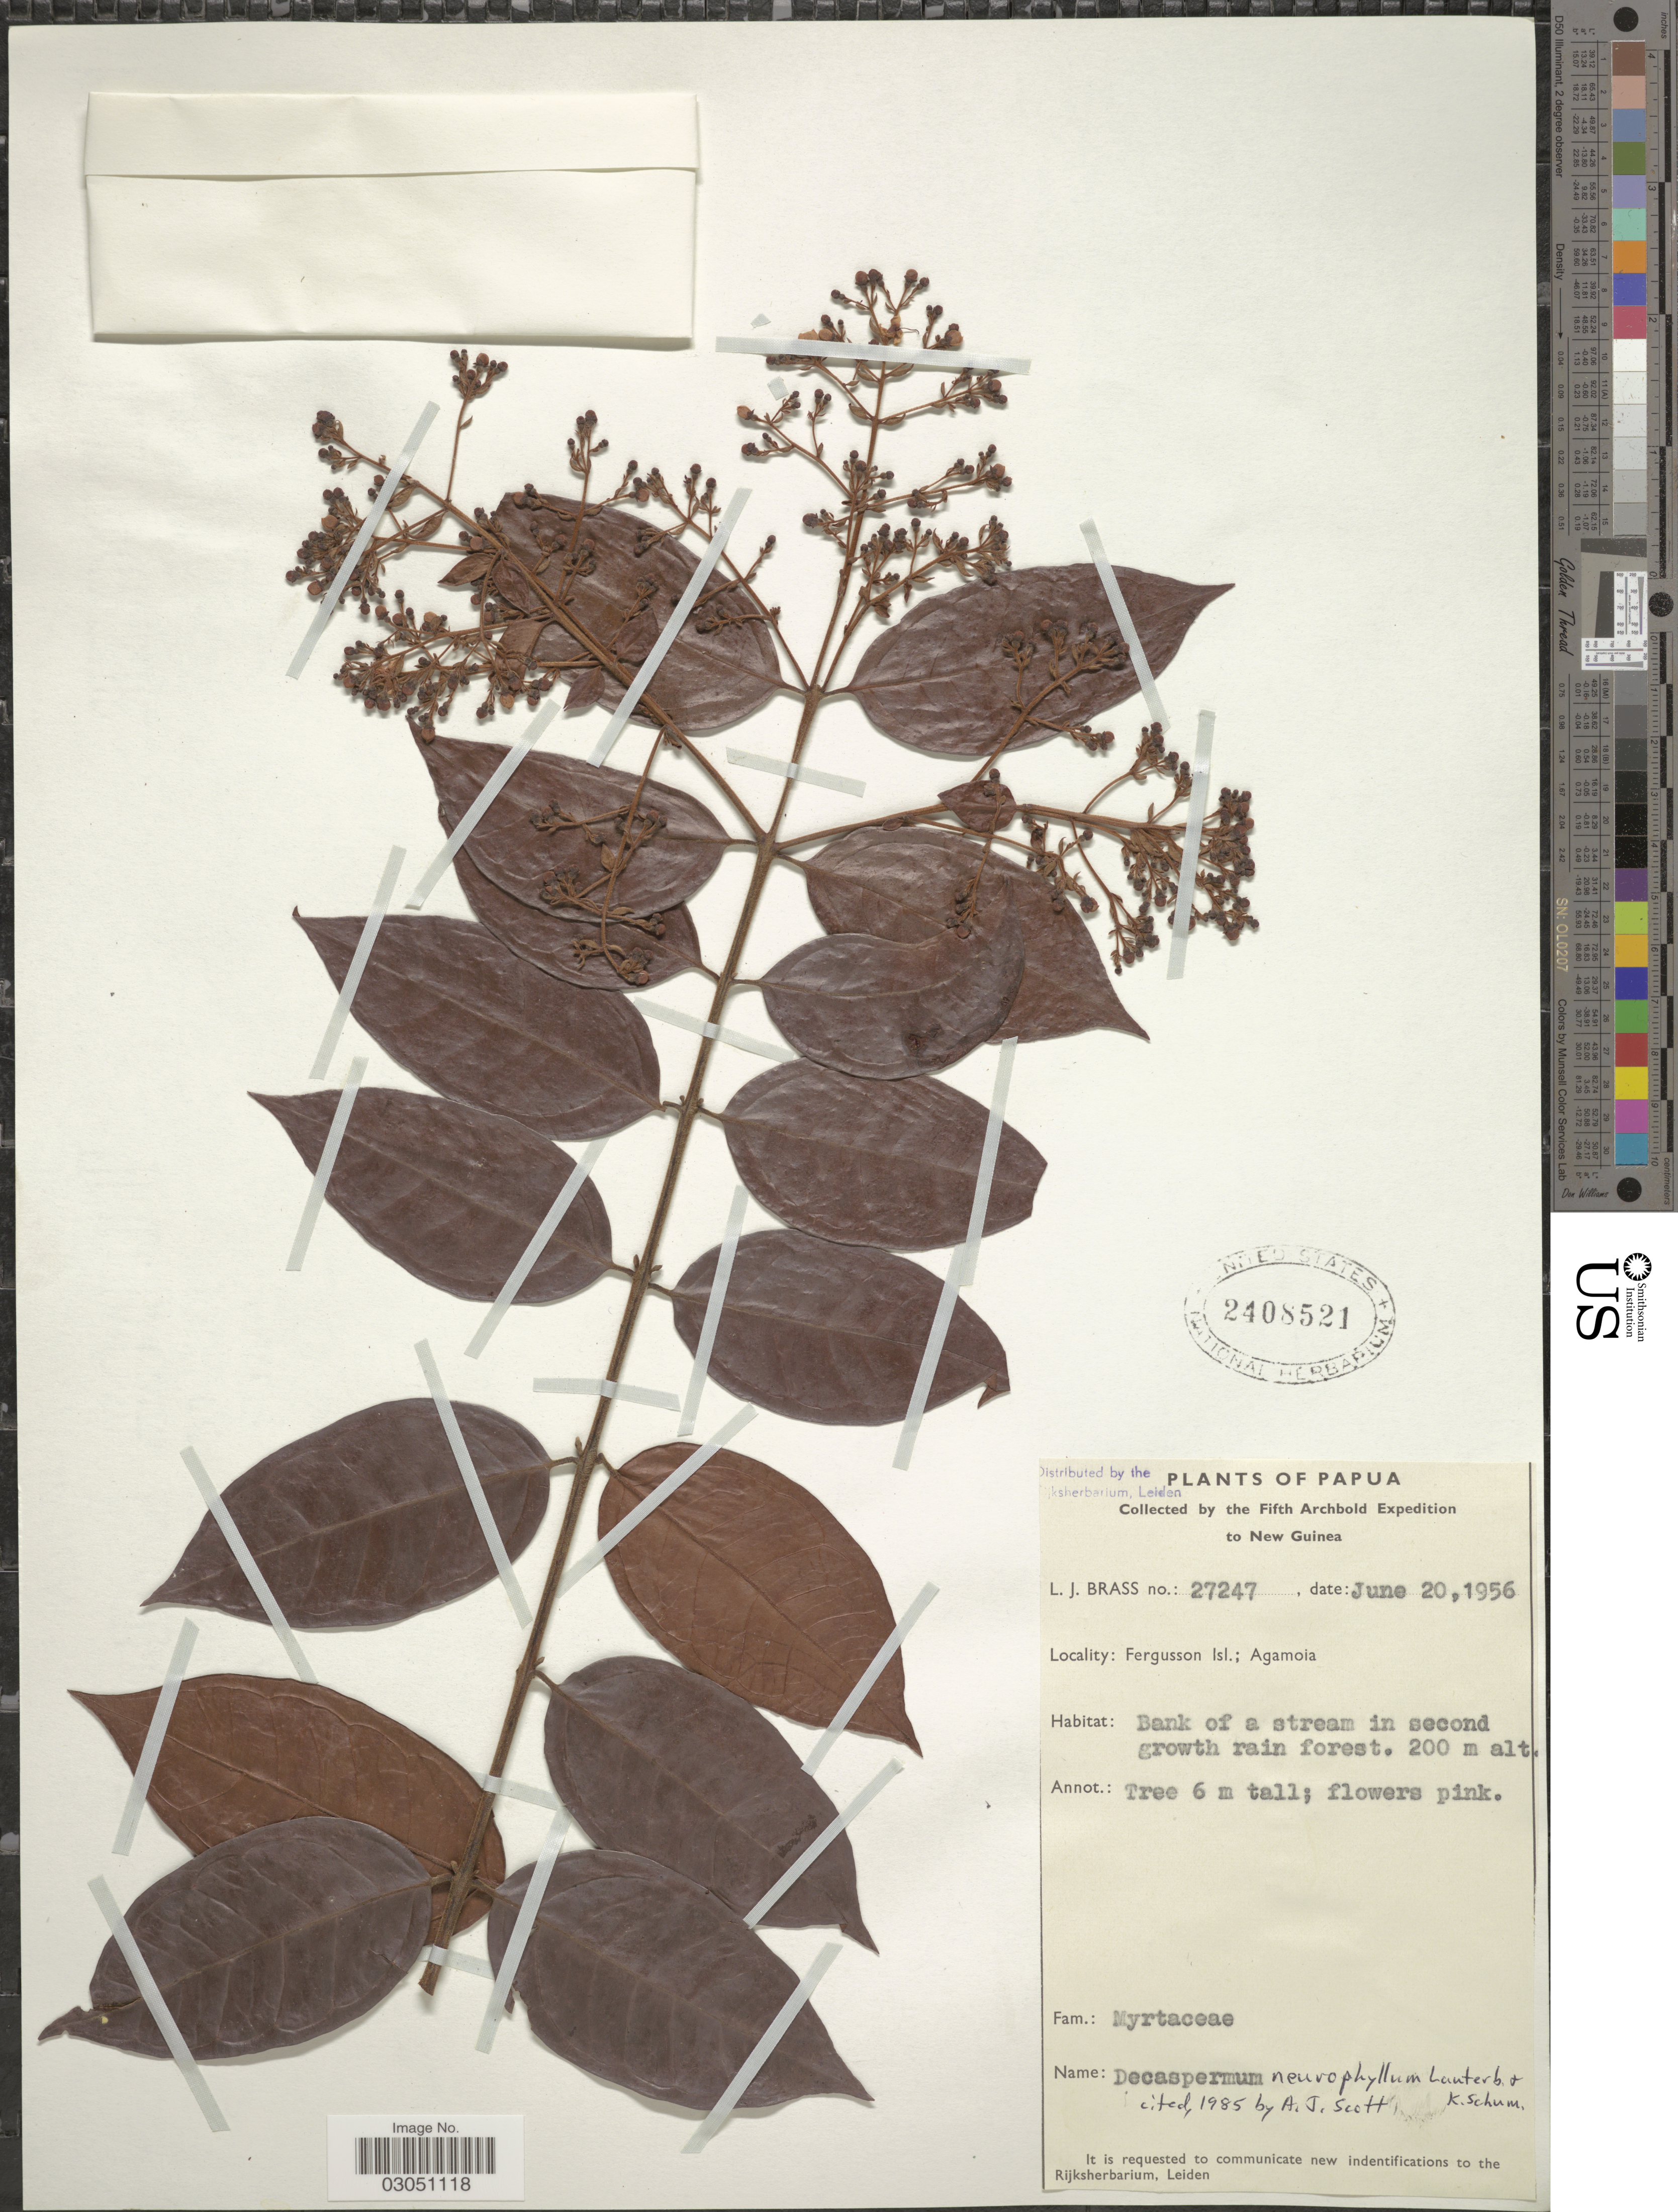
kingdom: Plantae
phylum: Tracheophyta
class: Magnoliopsida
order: Myrtales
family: Myrtaceae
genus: Decaspermum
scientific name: Decaspermum neurophyllum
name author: K. Schum. & Lauterb.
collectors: L. J. Brass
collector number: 27247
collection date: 1956-06-20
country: Papua New Guinea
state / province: Milne Bay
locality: Papua. New Guinea. Fergusson Isl.; Agamoia.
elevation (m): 200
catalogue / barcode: US 2408521